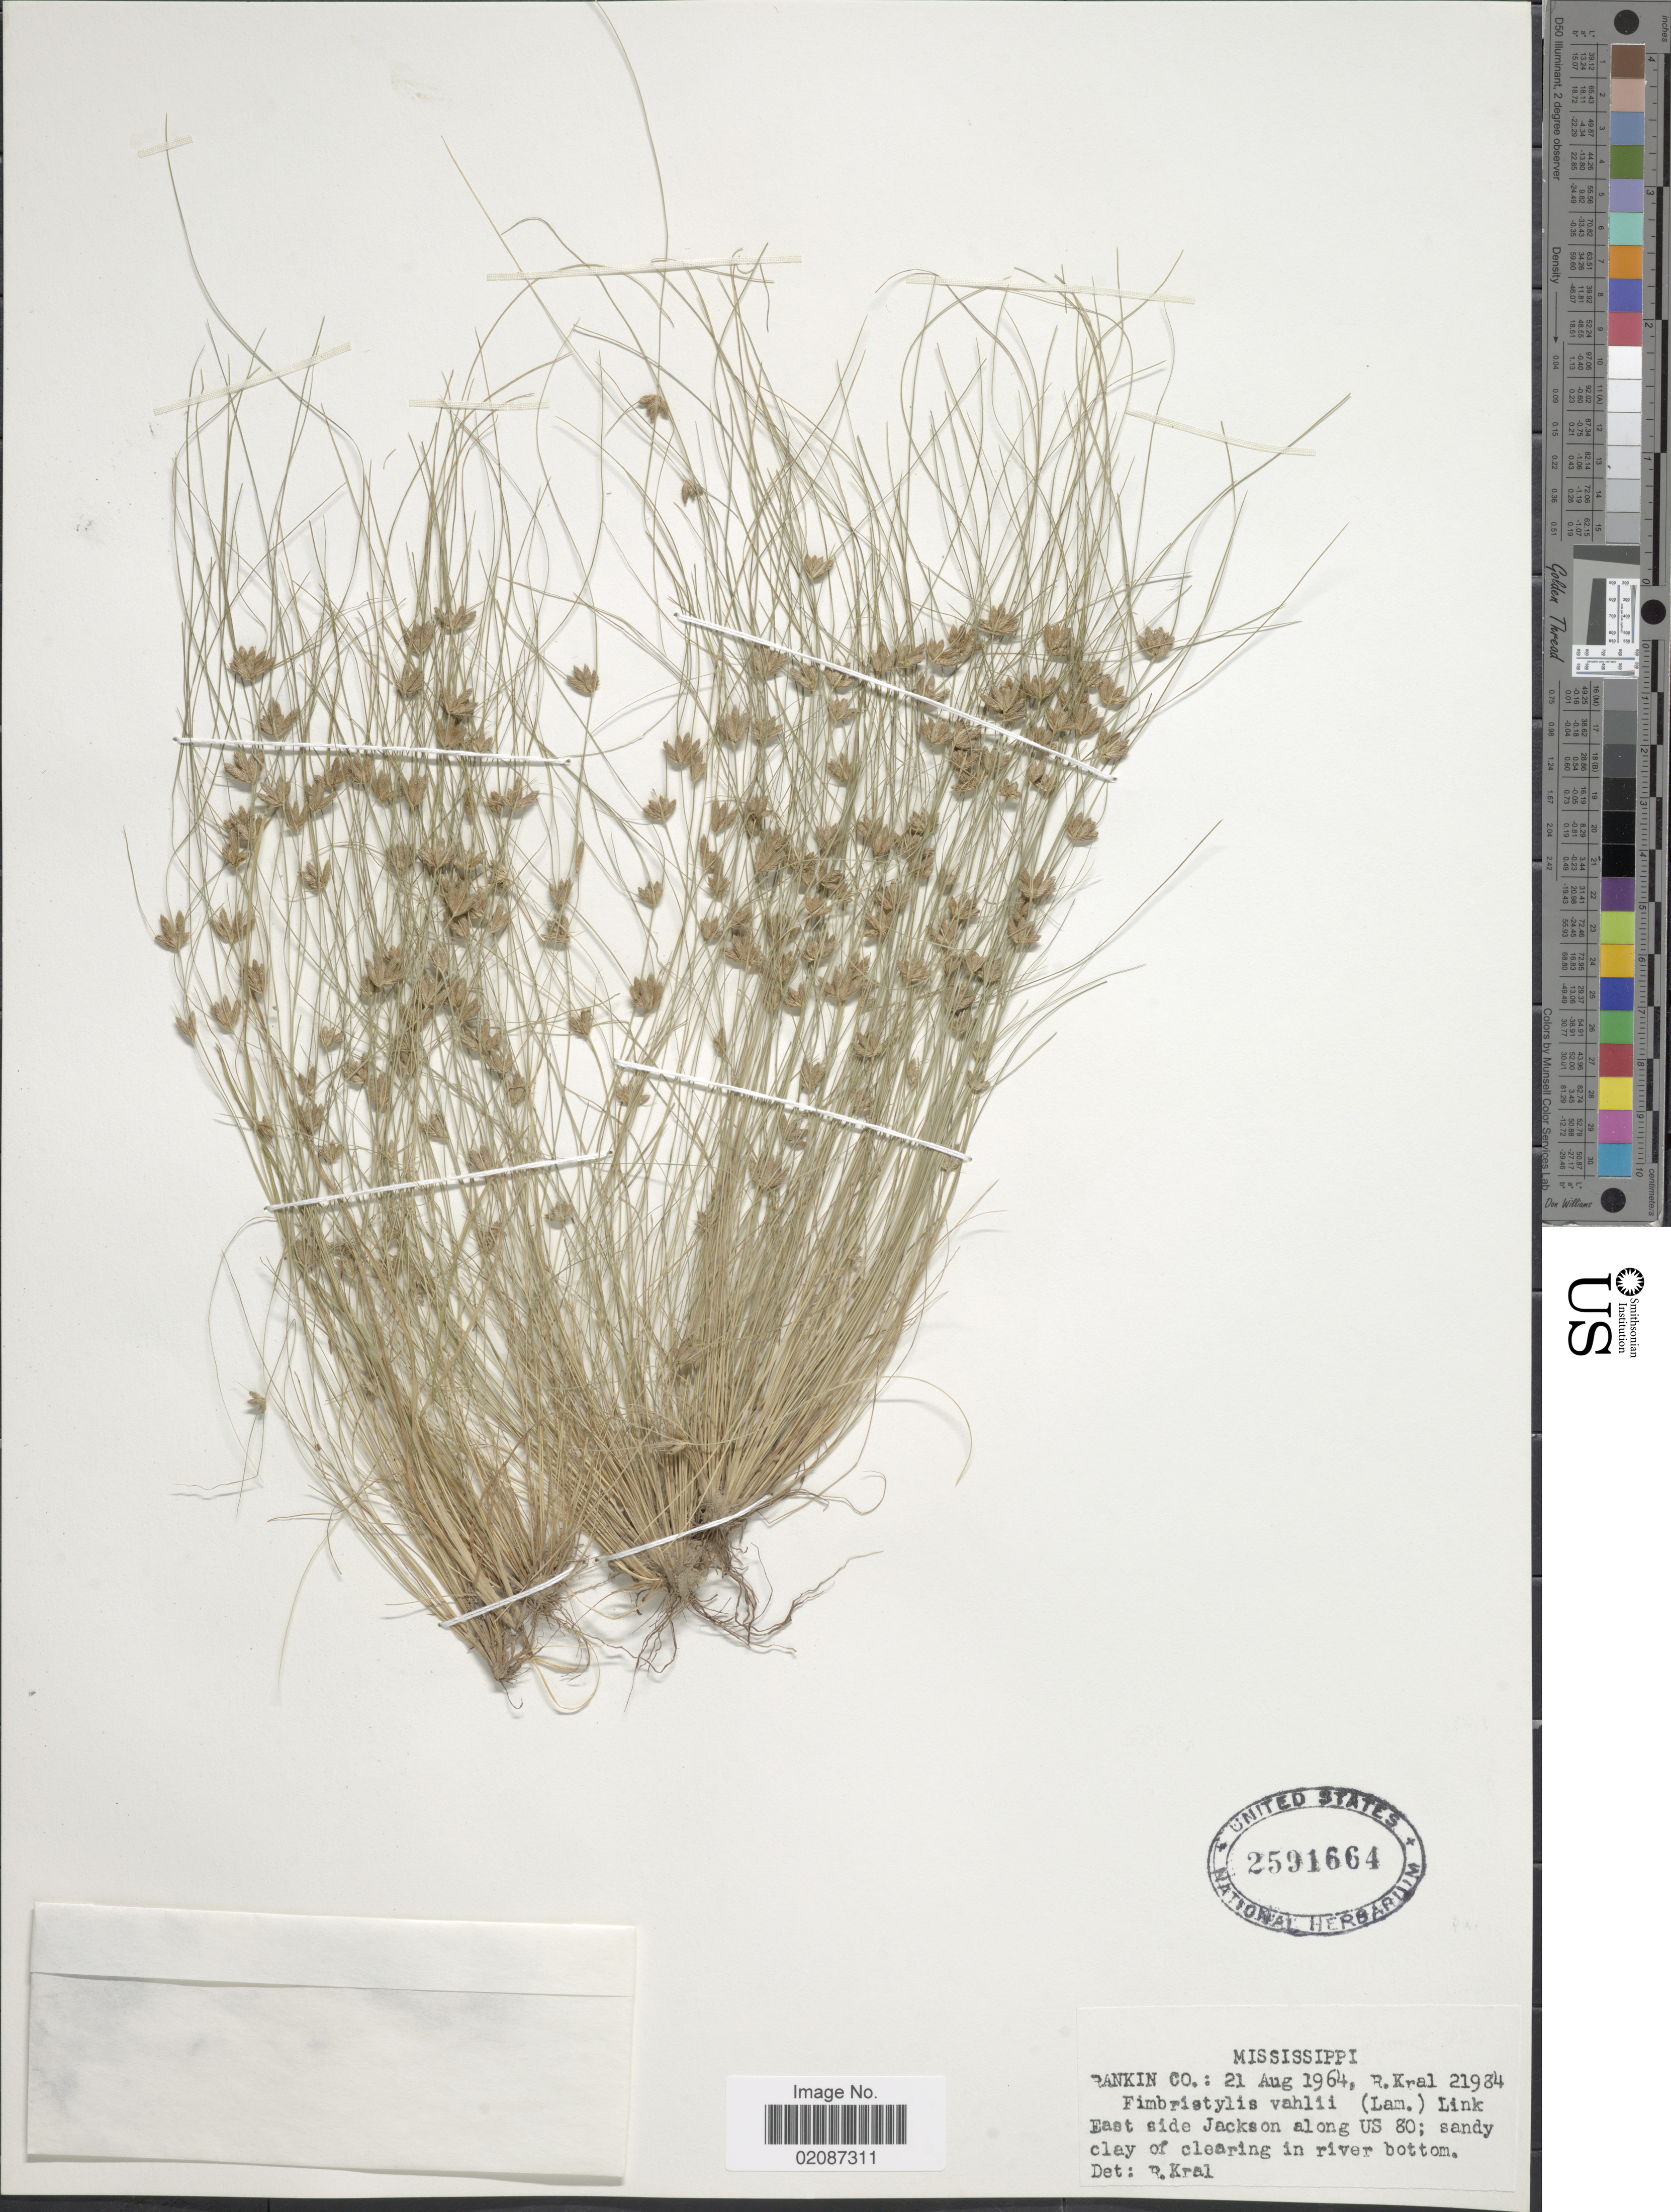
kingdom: Plantae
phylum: Tracheophyta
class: Liliopsida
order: Poales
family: Cyperaceae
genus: Fimbristylis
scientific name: Fimbristylis vahlii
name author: (Lam.) Link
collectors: R. Kral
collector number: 21984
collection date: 1964-08-21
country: United States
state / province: Mississippi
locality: Rankin Co.: east side Jackson along US 80; sandy clay of clearing in river bottom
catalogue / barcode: US 2591664